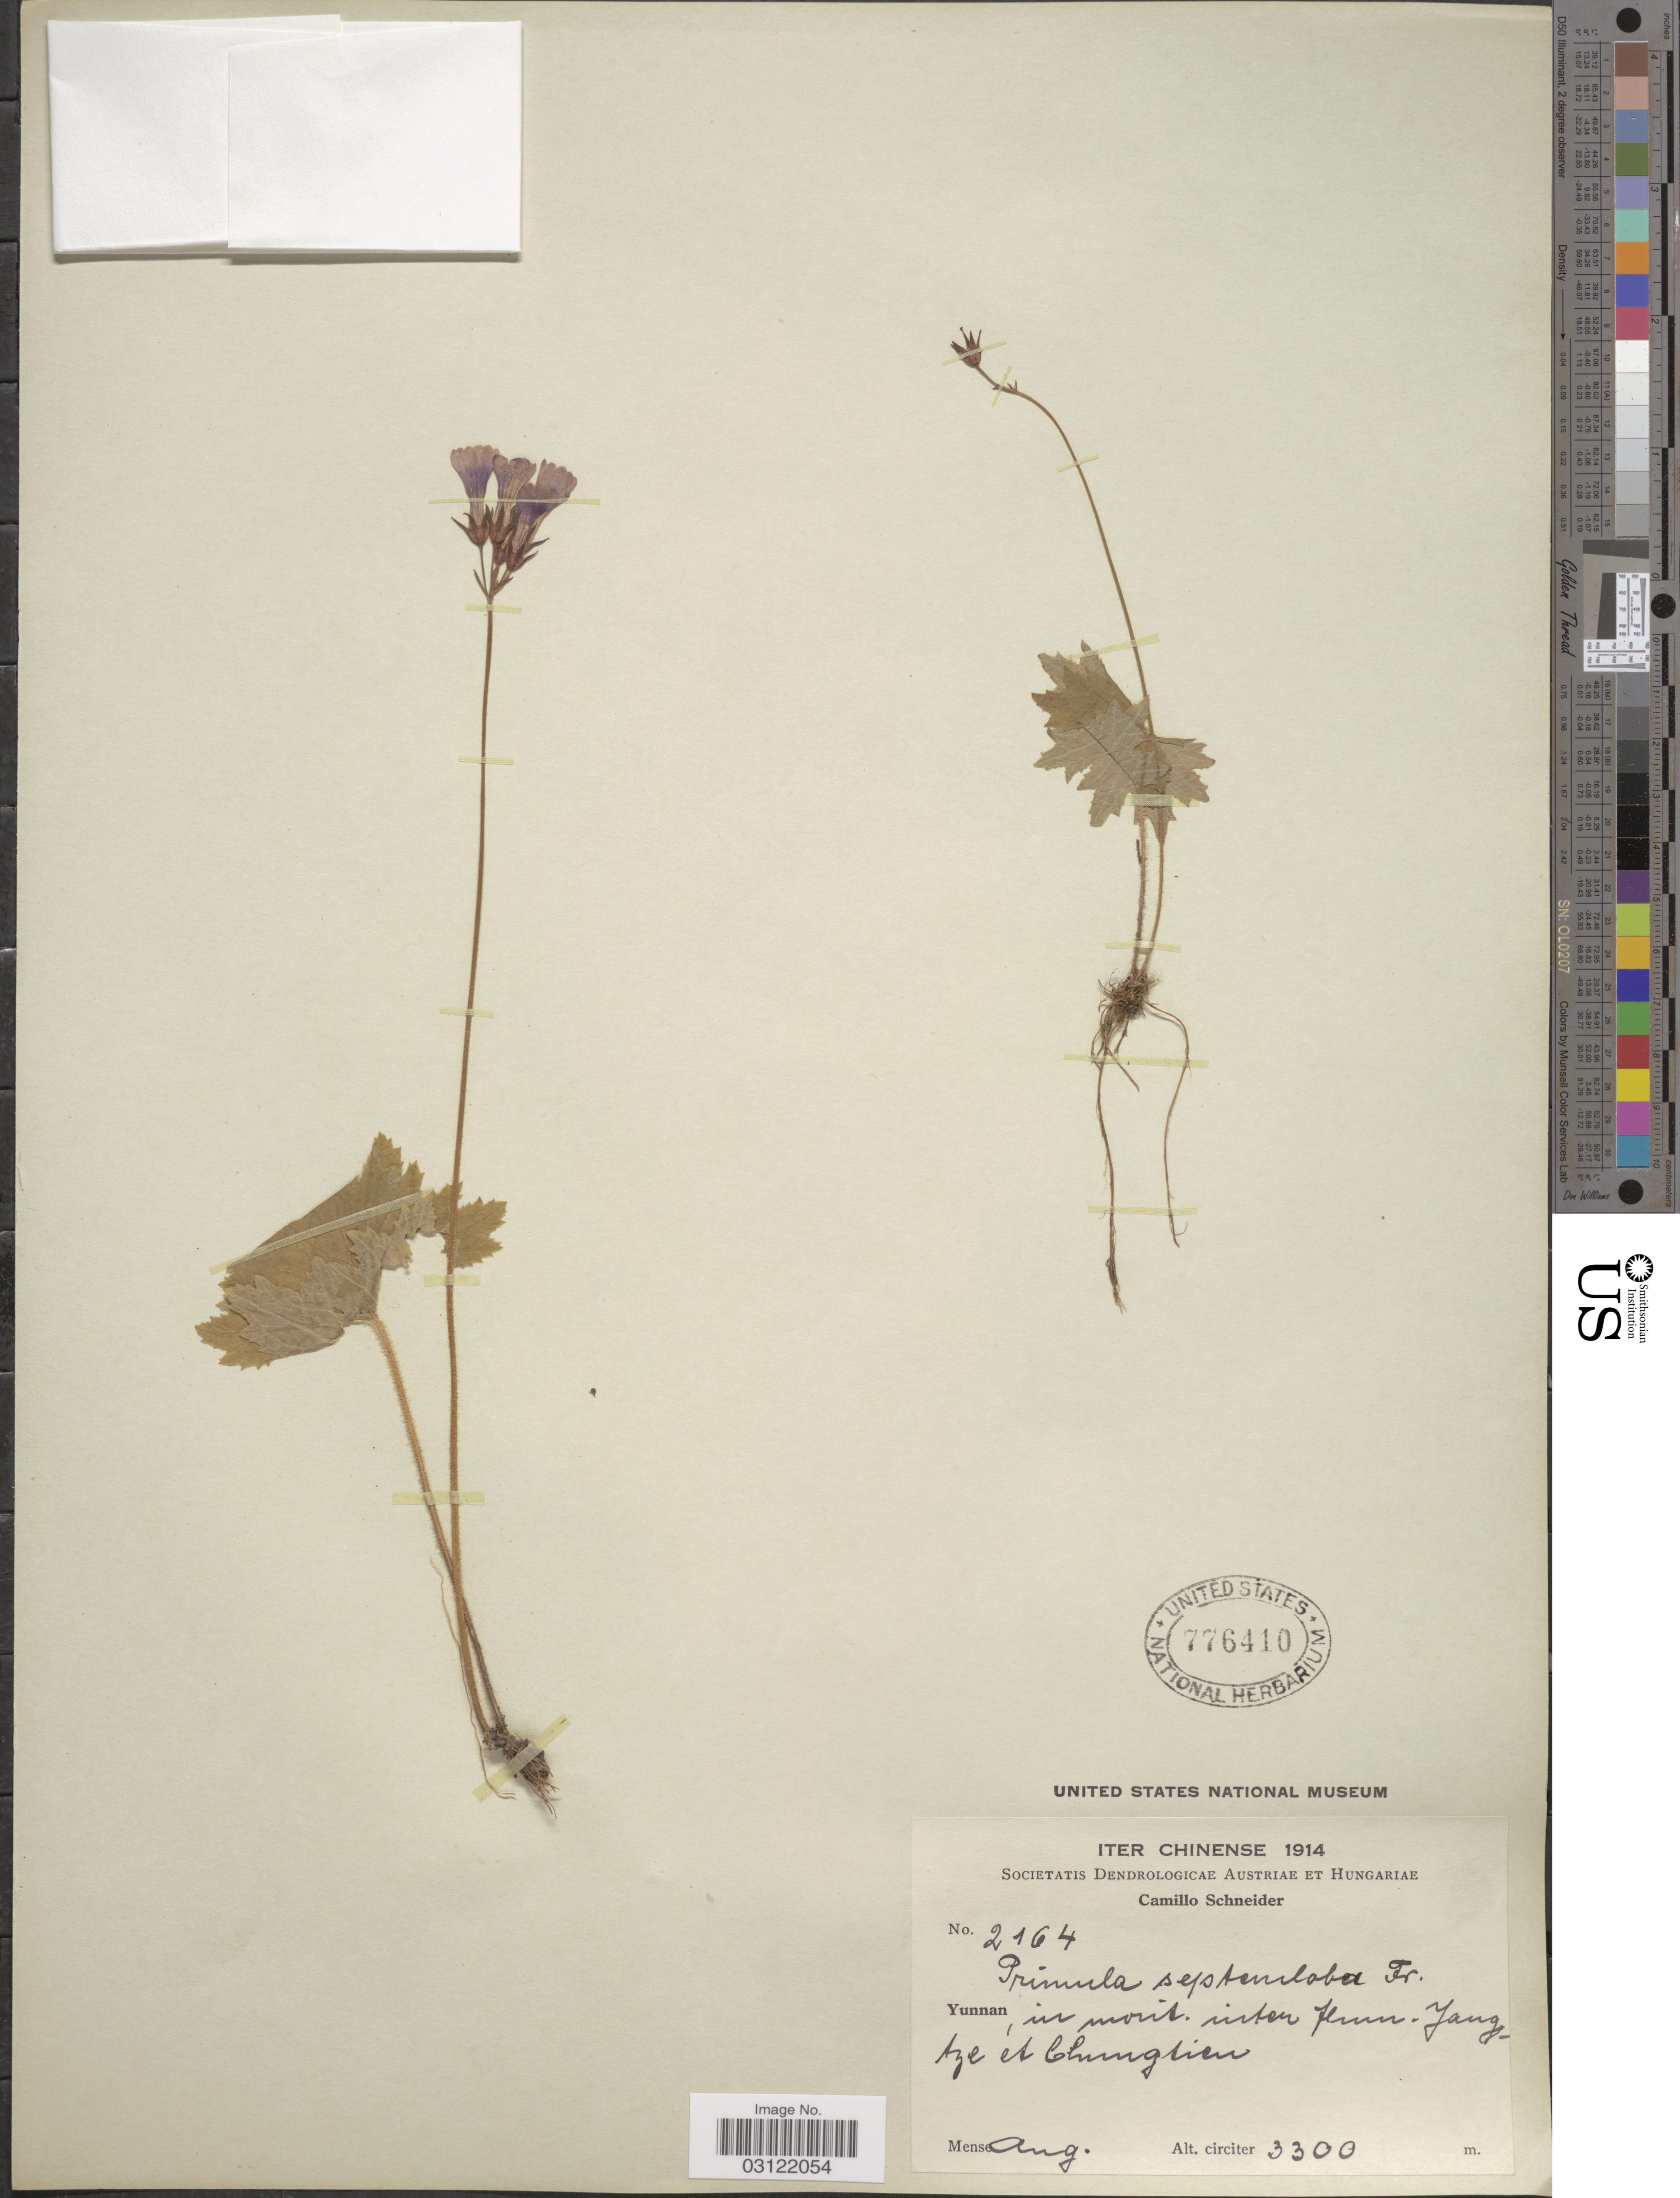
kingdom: Plantae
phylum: Tracheophyta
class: Magnoliopsida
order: Ericales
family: Primulaceae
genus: Primula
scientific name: Primula septemloba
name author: Franch.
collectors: C. K. Schneider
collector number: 2164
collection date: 1914-08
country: China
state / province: Yunnan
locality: In moist. inter flum. Yangtze et Chungtien.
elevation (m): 3300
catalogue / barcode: US 776410